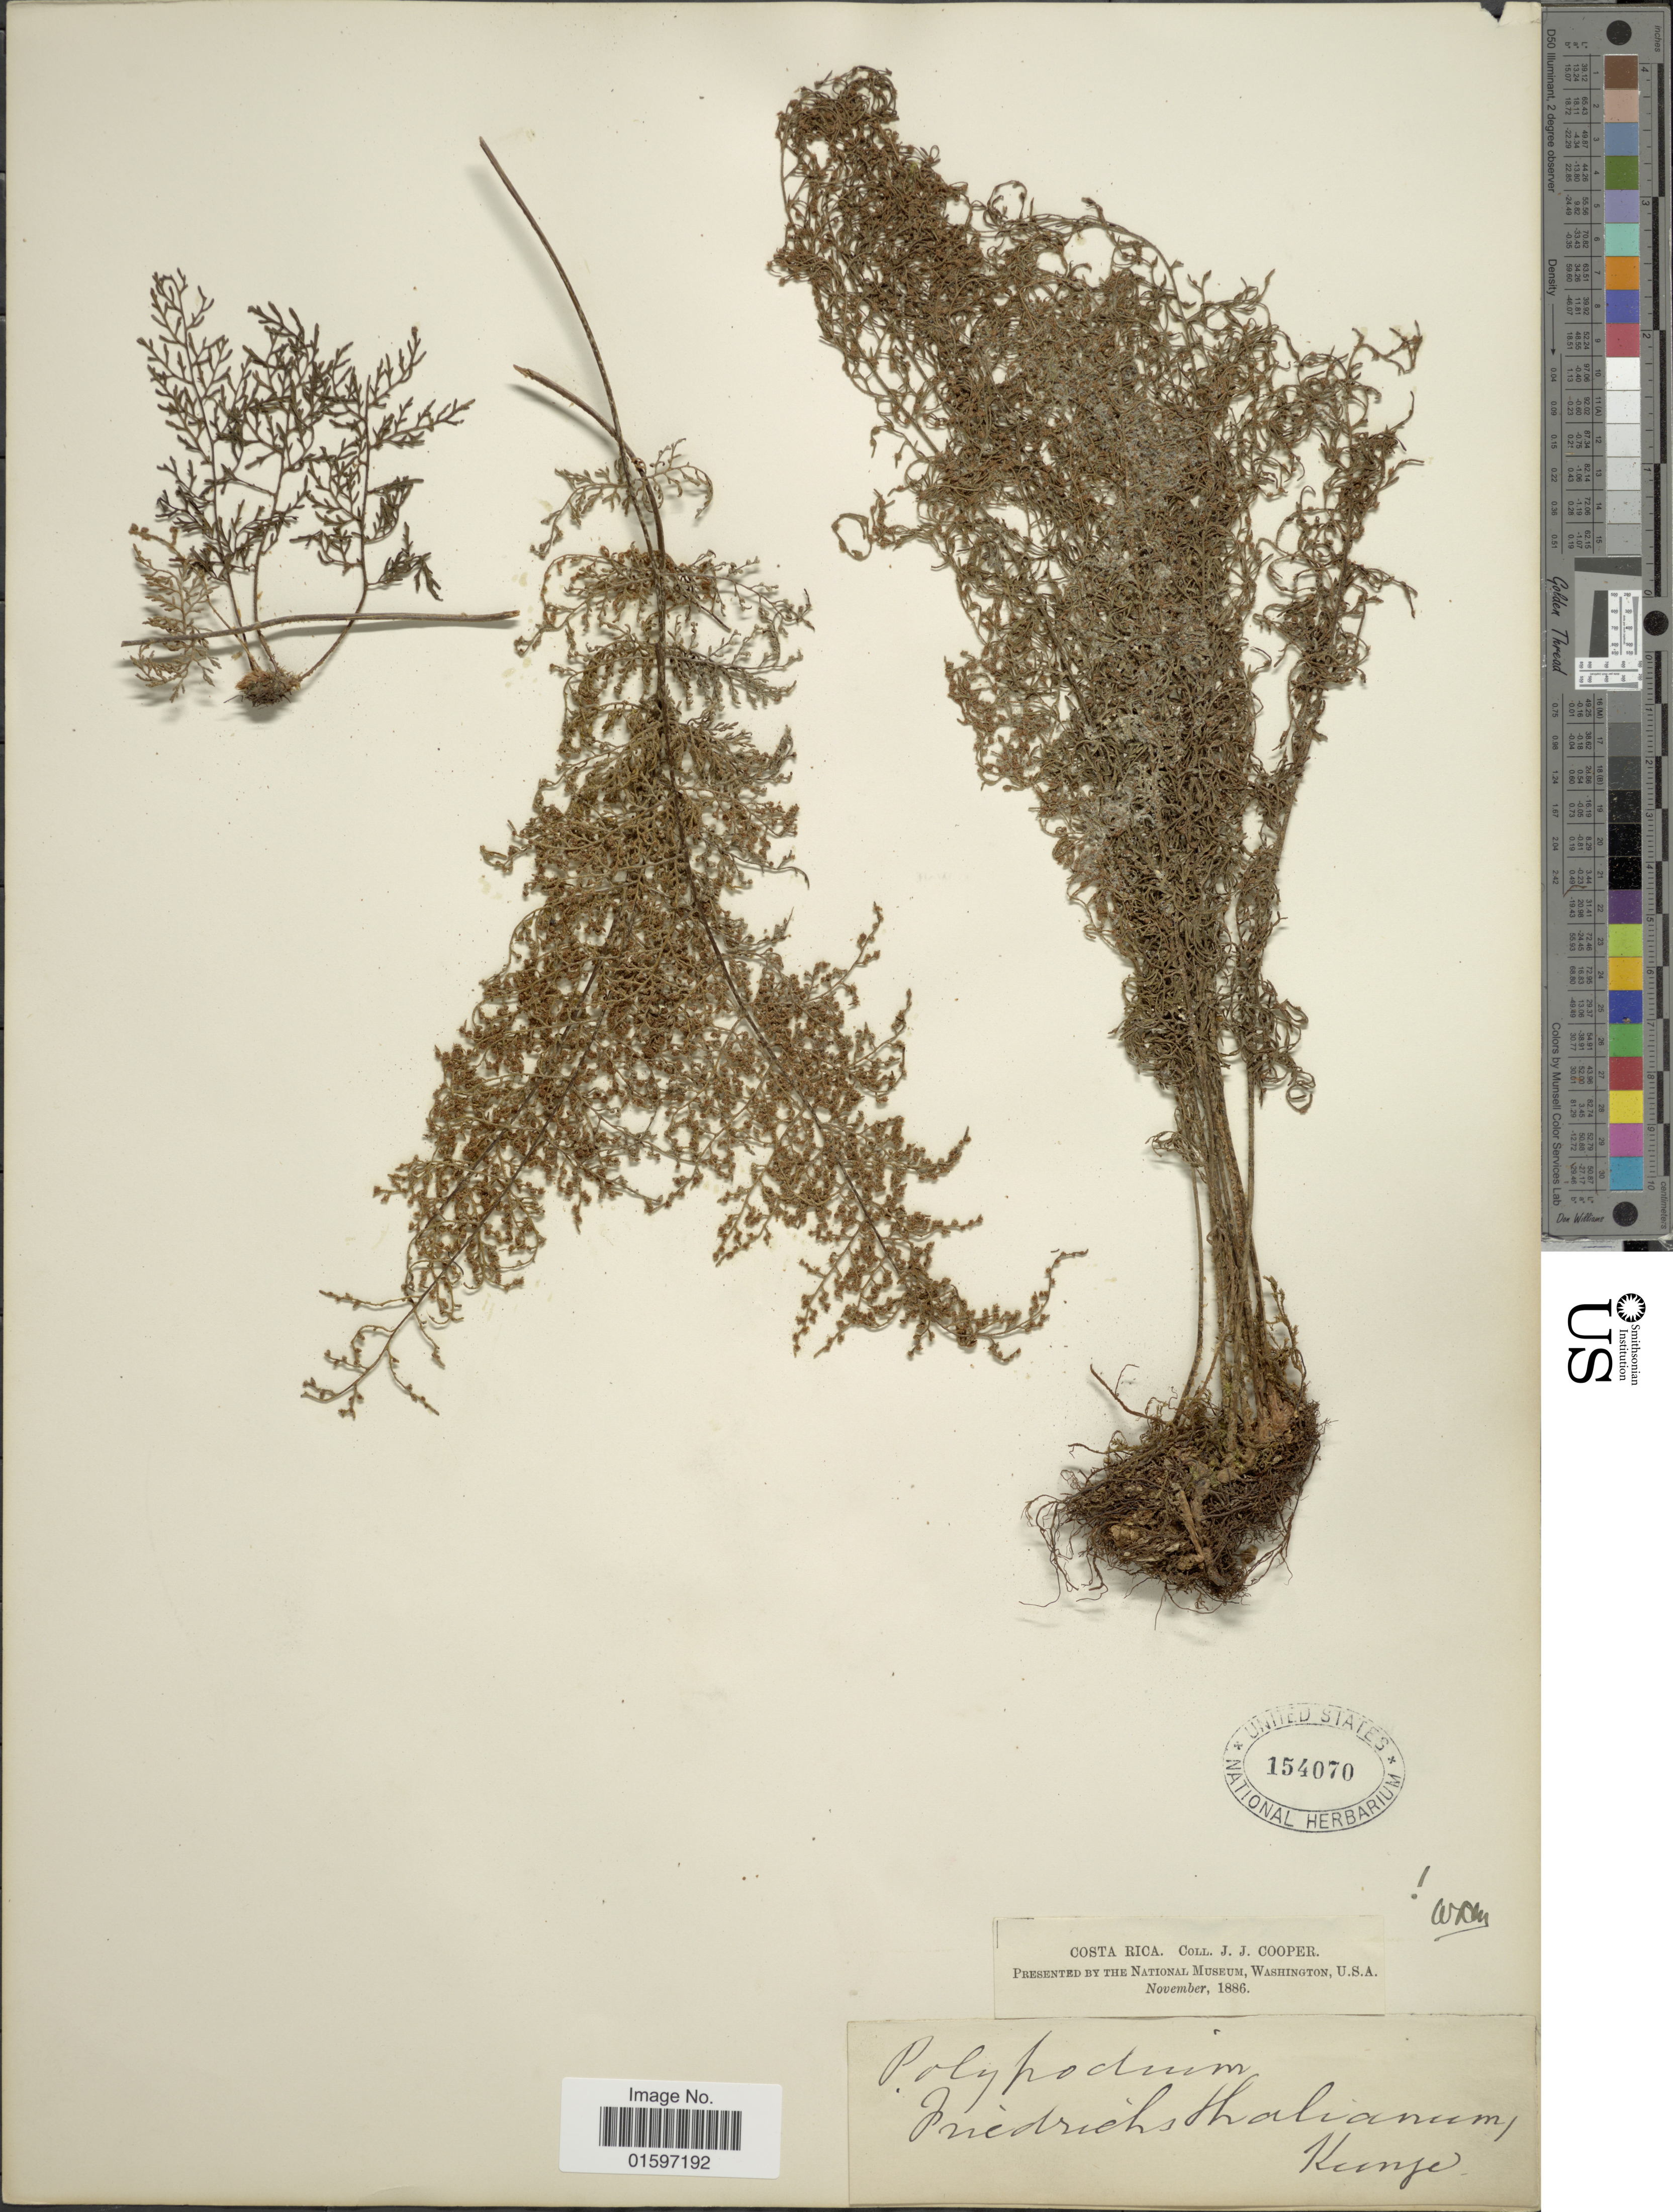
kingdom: Plantae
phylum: Tracheophyta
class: Polypodiopsida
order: Polypodiales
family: Polypodiaceae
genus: Pleopeltis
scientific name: Pleopeltis friedrichsthaliana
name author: (Kunze)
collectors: J. J. Cooper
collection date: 1886-11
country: Costa Rica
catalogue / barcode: US 154070